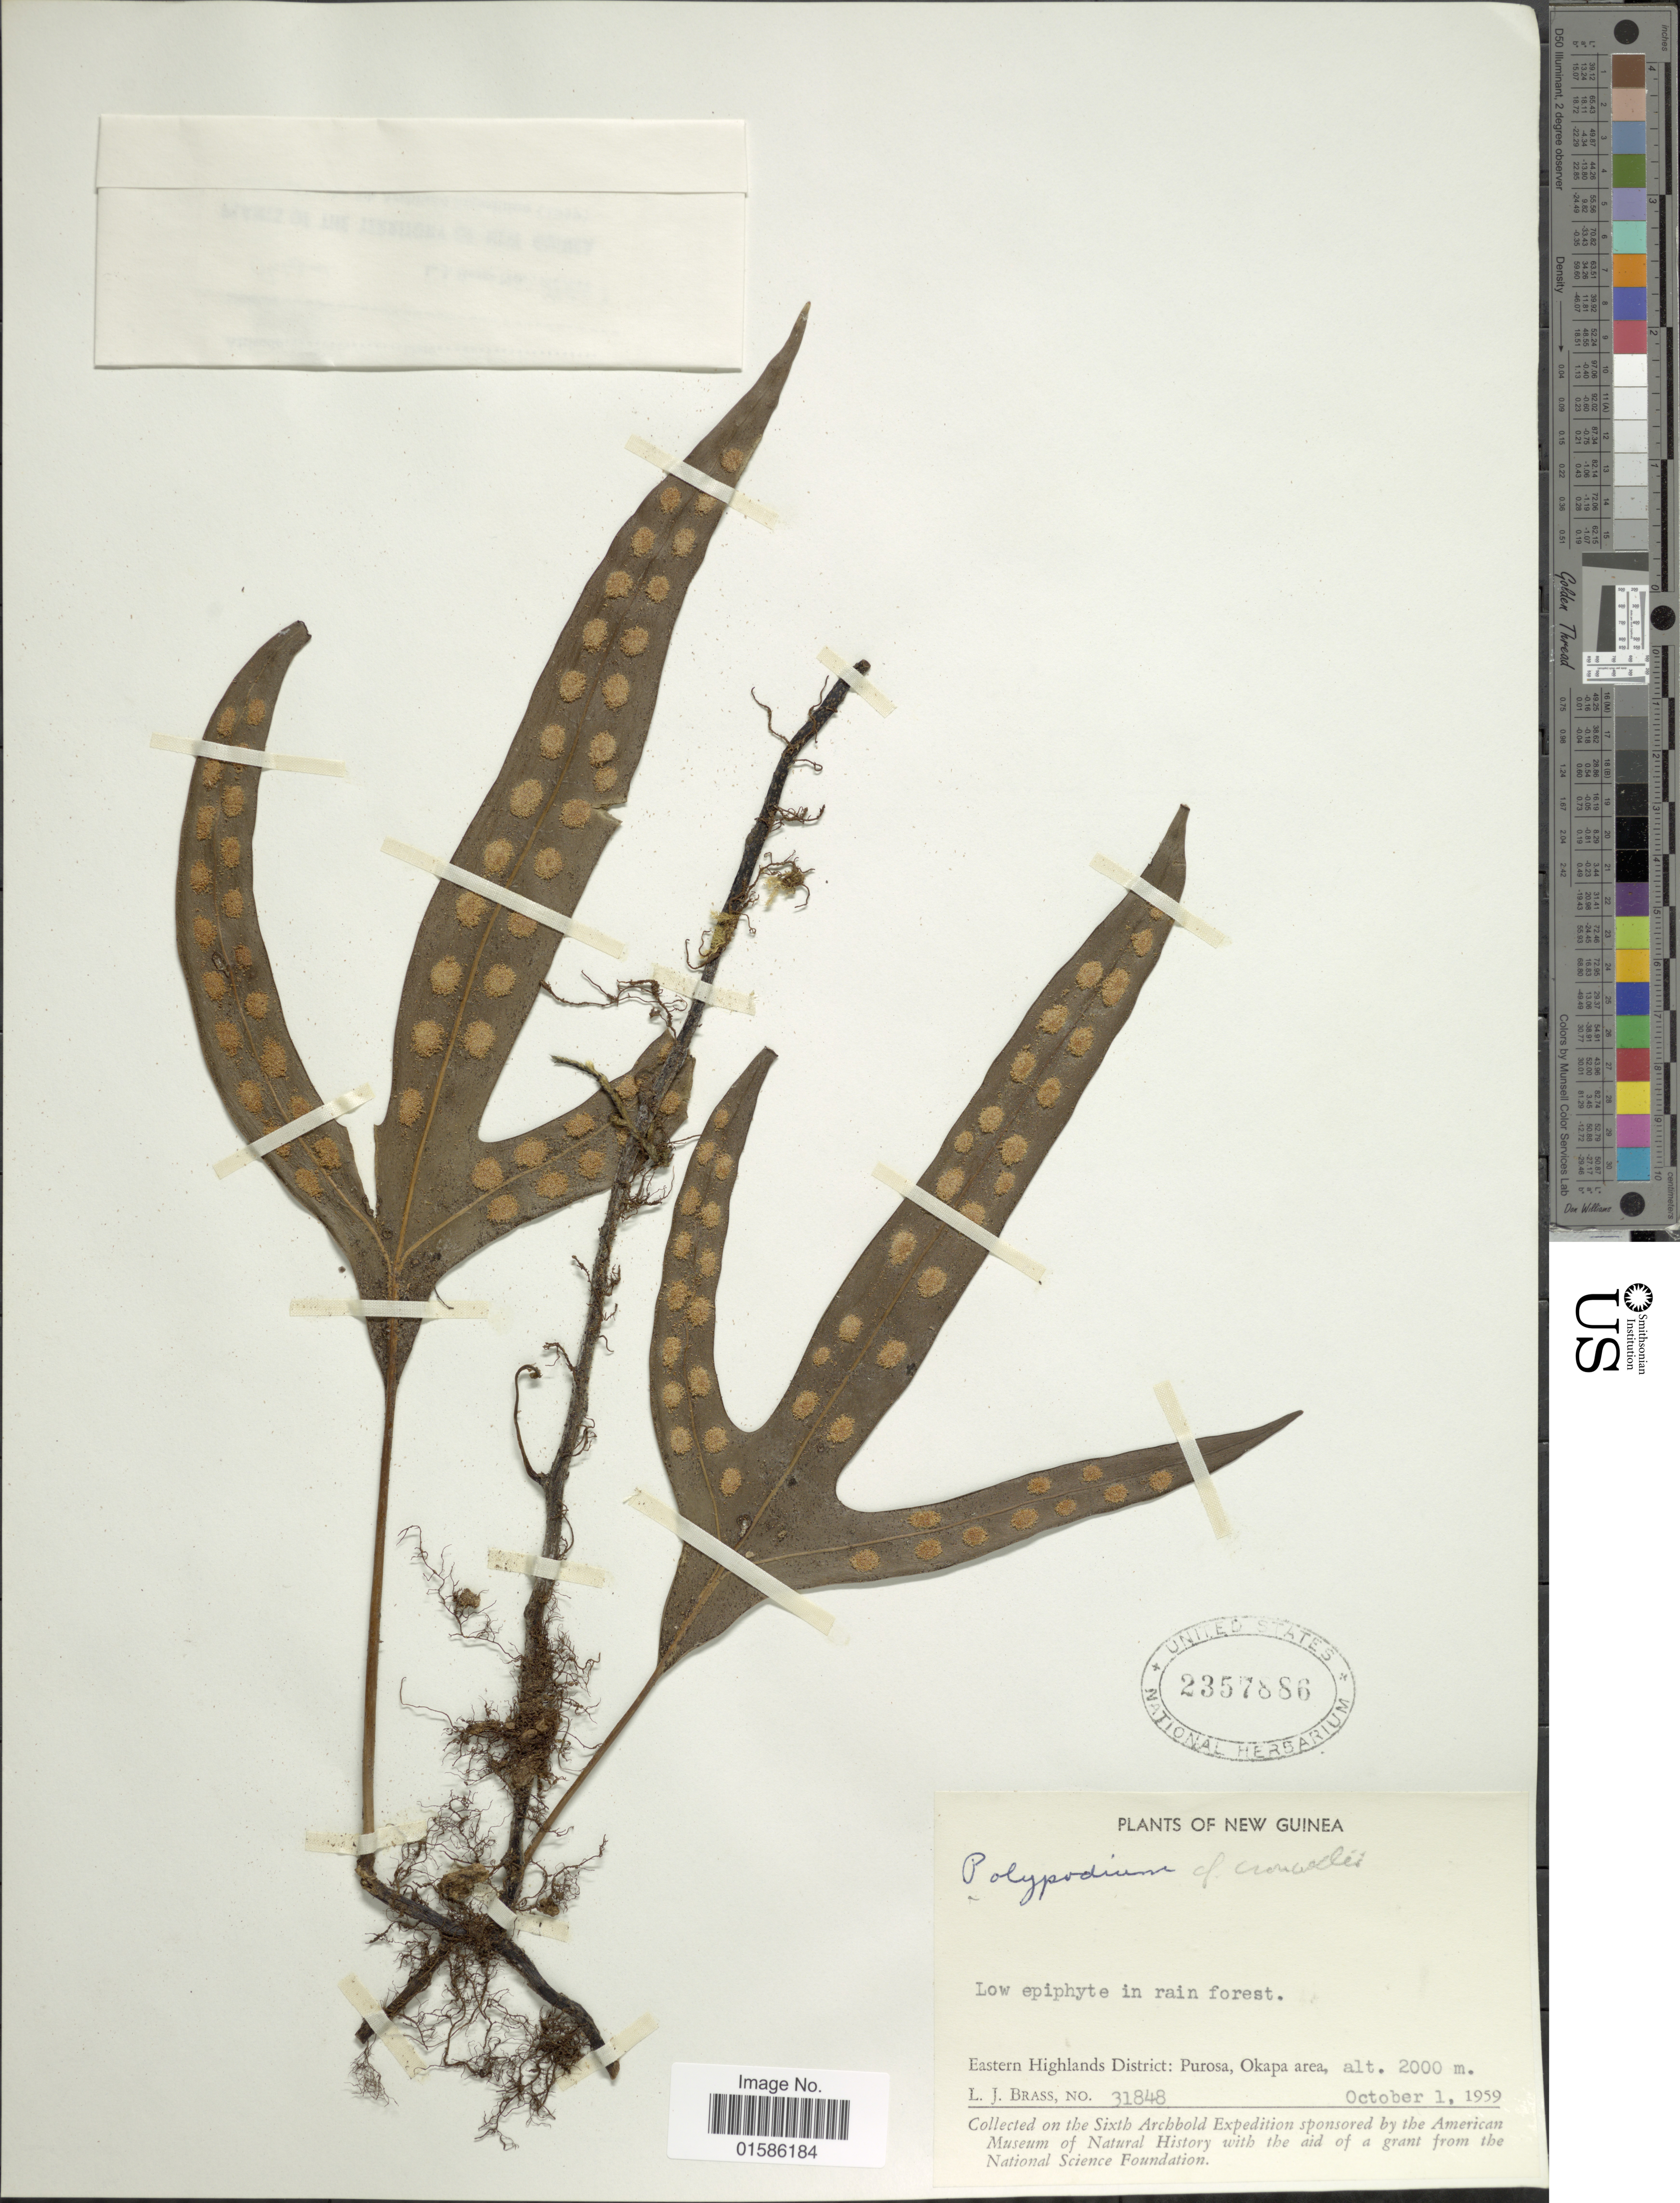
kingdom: Plantae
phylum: Tracheophyta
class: Polypodiopsida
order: Polypodiales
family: Polypodiaceae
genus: Microsorum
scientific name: Microsorum cromwellii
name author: (Rosenst.) Copel.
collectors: L. J. Brass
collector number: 31848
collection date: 1959-10-01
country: Papua New Guinea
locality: New Guinea, Eastern Highlands District: Purosa, Okapa area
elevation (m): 2000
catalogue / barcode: US 2357886